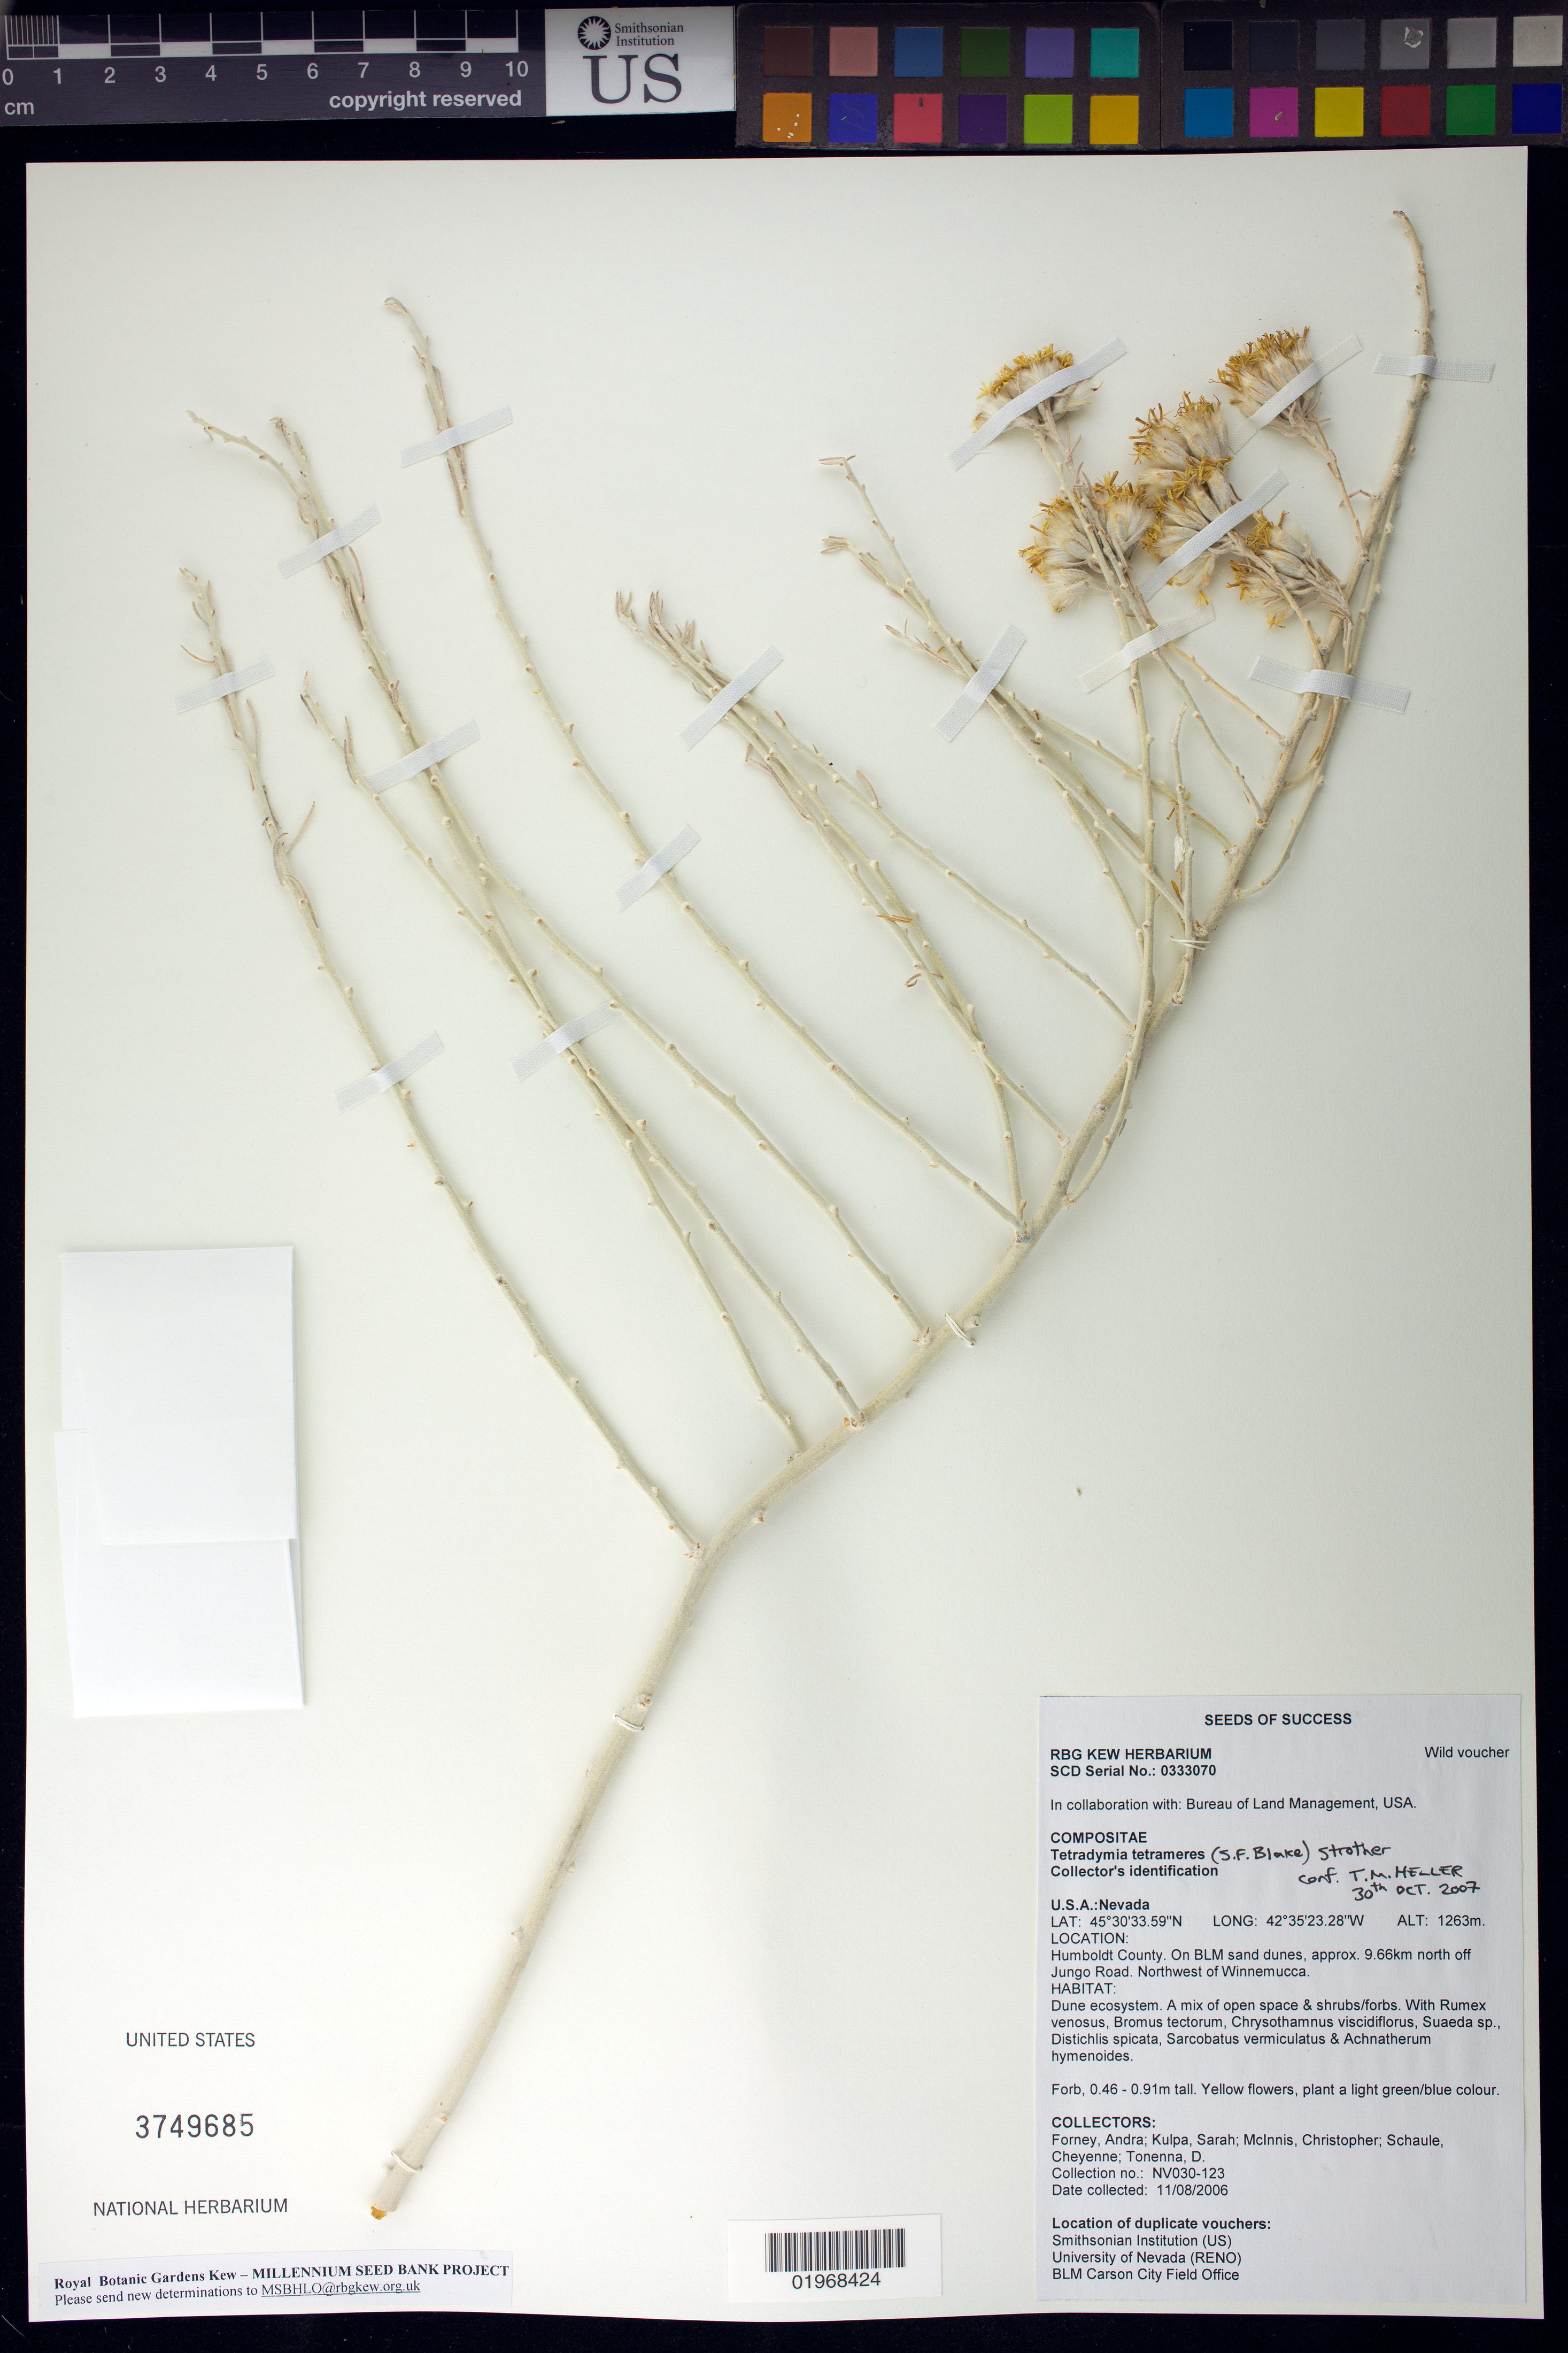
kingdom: Plantae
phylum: Tracheophyta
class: Magnoliopsida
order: Asterales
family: Asteraceae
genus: Tetradymia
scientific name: Tetradymia tetrameres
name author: (S.F. Blake) Strother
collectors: A. Forney, S. Kulpa, C. Mclnnis, C. Schaule & D. Tonenna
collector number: NV030-123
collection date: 2006-08-11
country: United States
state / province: Nevada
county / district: Humbold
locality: On BLM sand dunes, approx. 9.66 km N of Jungo Road. NW of Winnemucca.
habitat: Dune ecosystem. A mix of open space and shrubs/forbs. With Rumex venosus, Bromus tectorum, Suaeda sp., ect.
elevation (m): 1263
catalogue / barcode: US 3749685